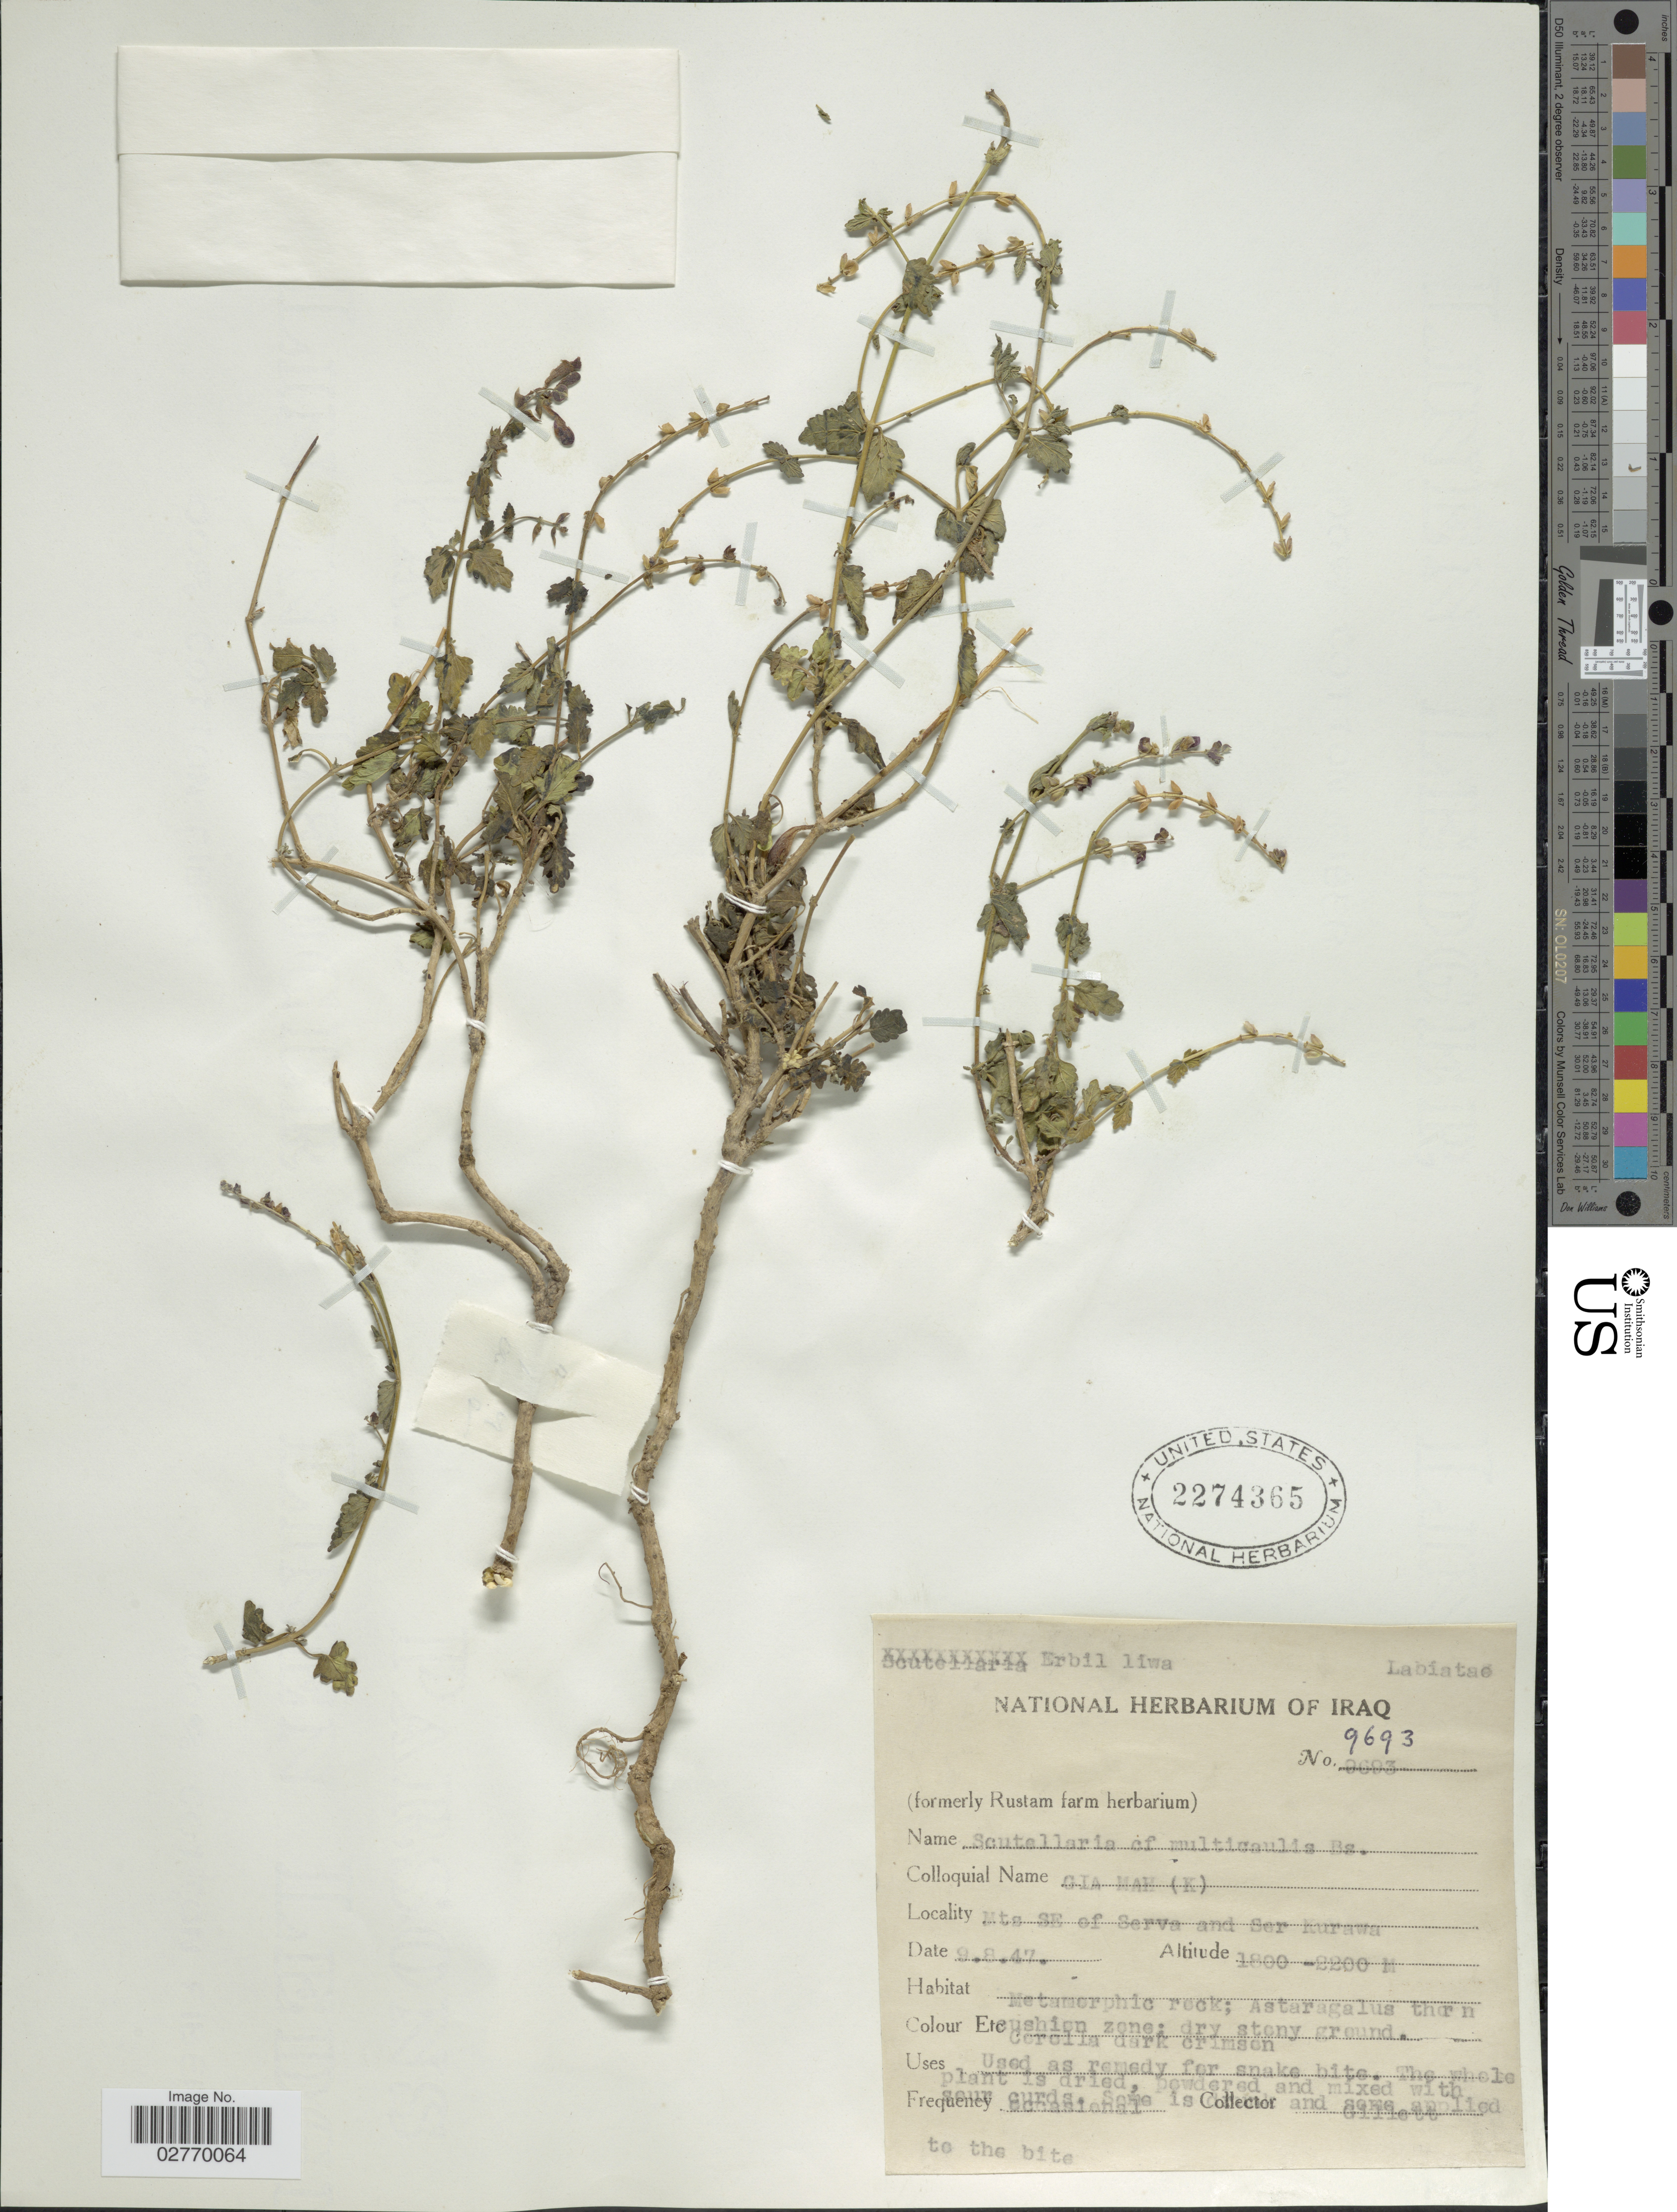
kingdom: Plantae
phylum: Tracheophyta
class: Magnoliopsida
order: Lamiales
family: Lamiaceae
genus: Scutellaria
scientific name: Scutellaria multicaulis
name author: Boiss.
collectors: Gillett, --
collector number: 9693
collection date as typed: Transcribed d/m/y: 9/8/47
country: Iraq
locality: Mts SE of Serva and Ser Kurawa. Erbil liwa.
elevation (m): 1800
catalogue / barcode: US 2274365